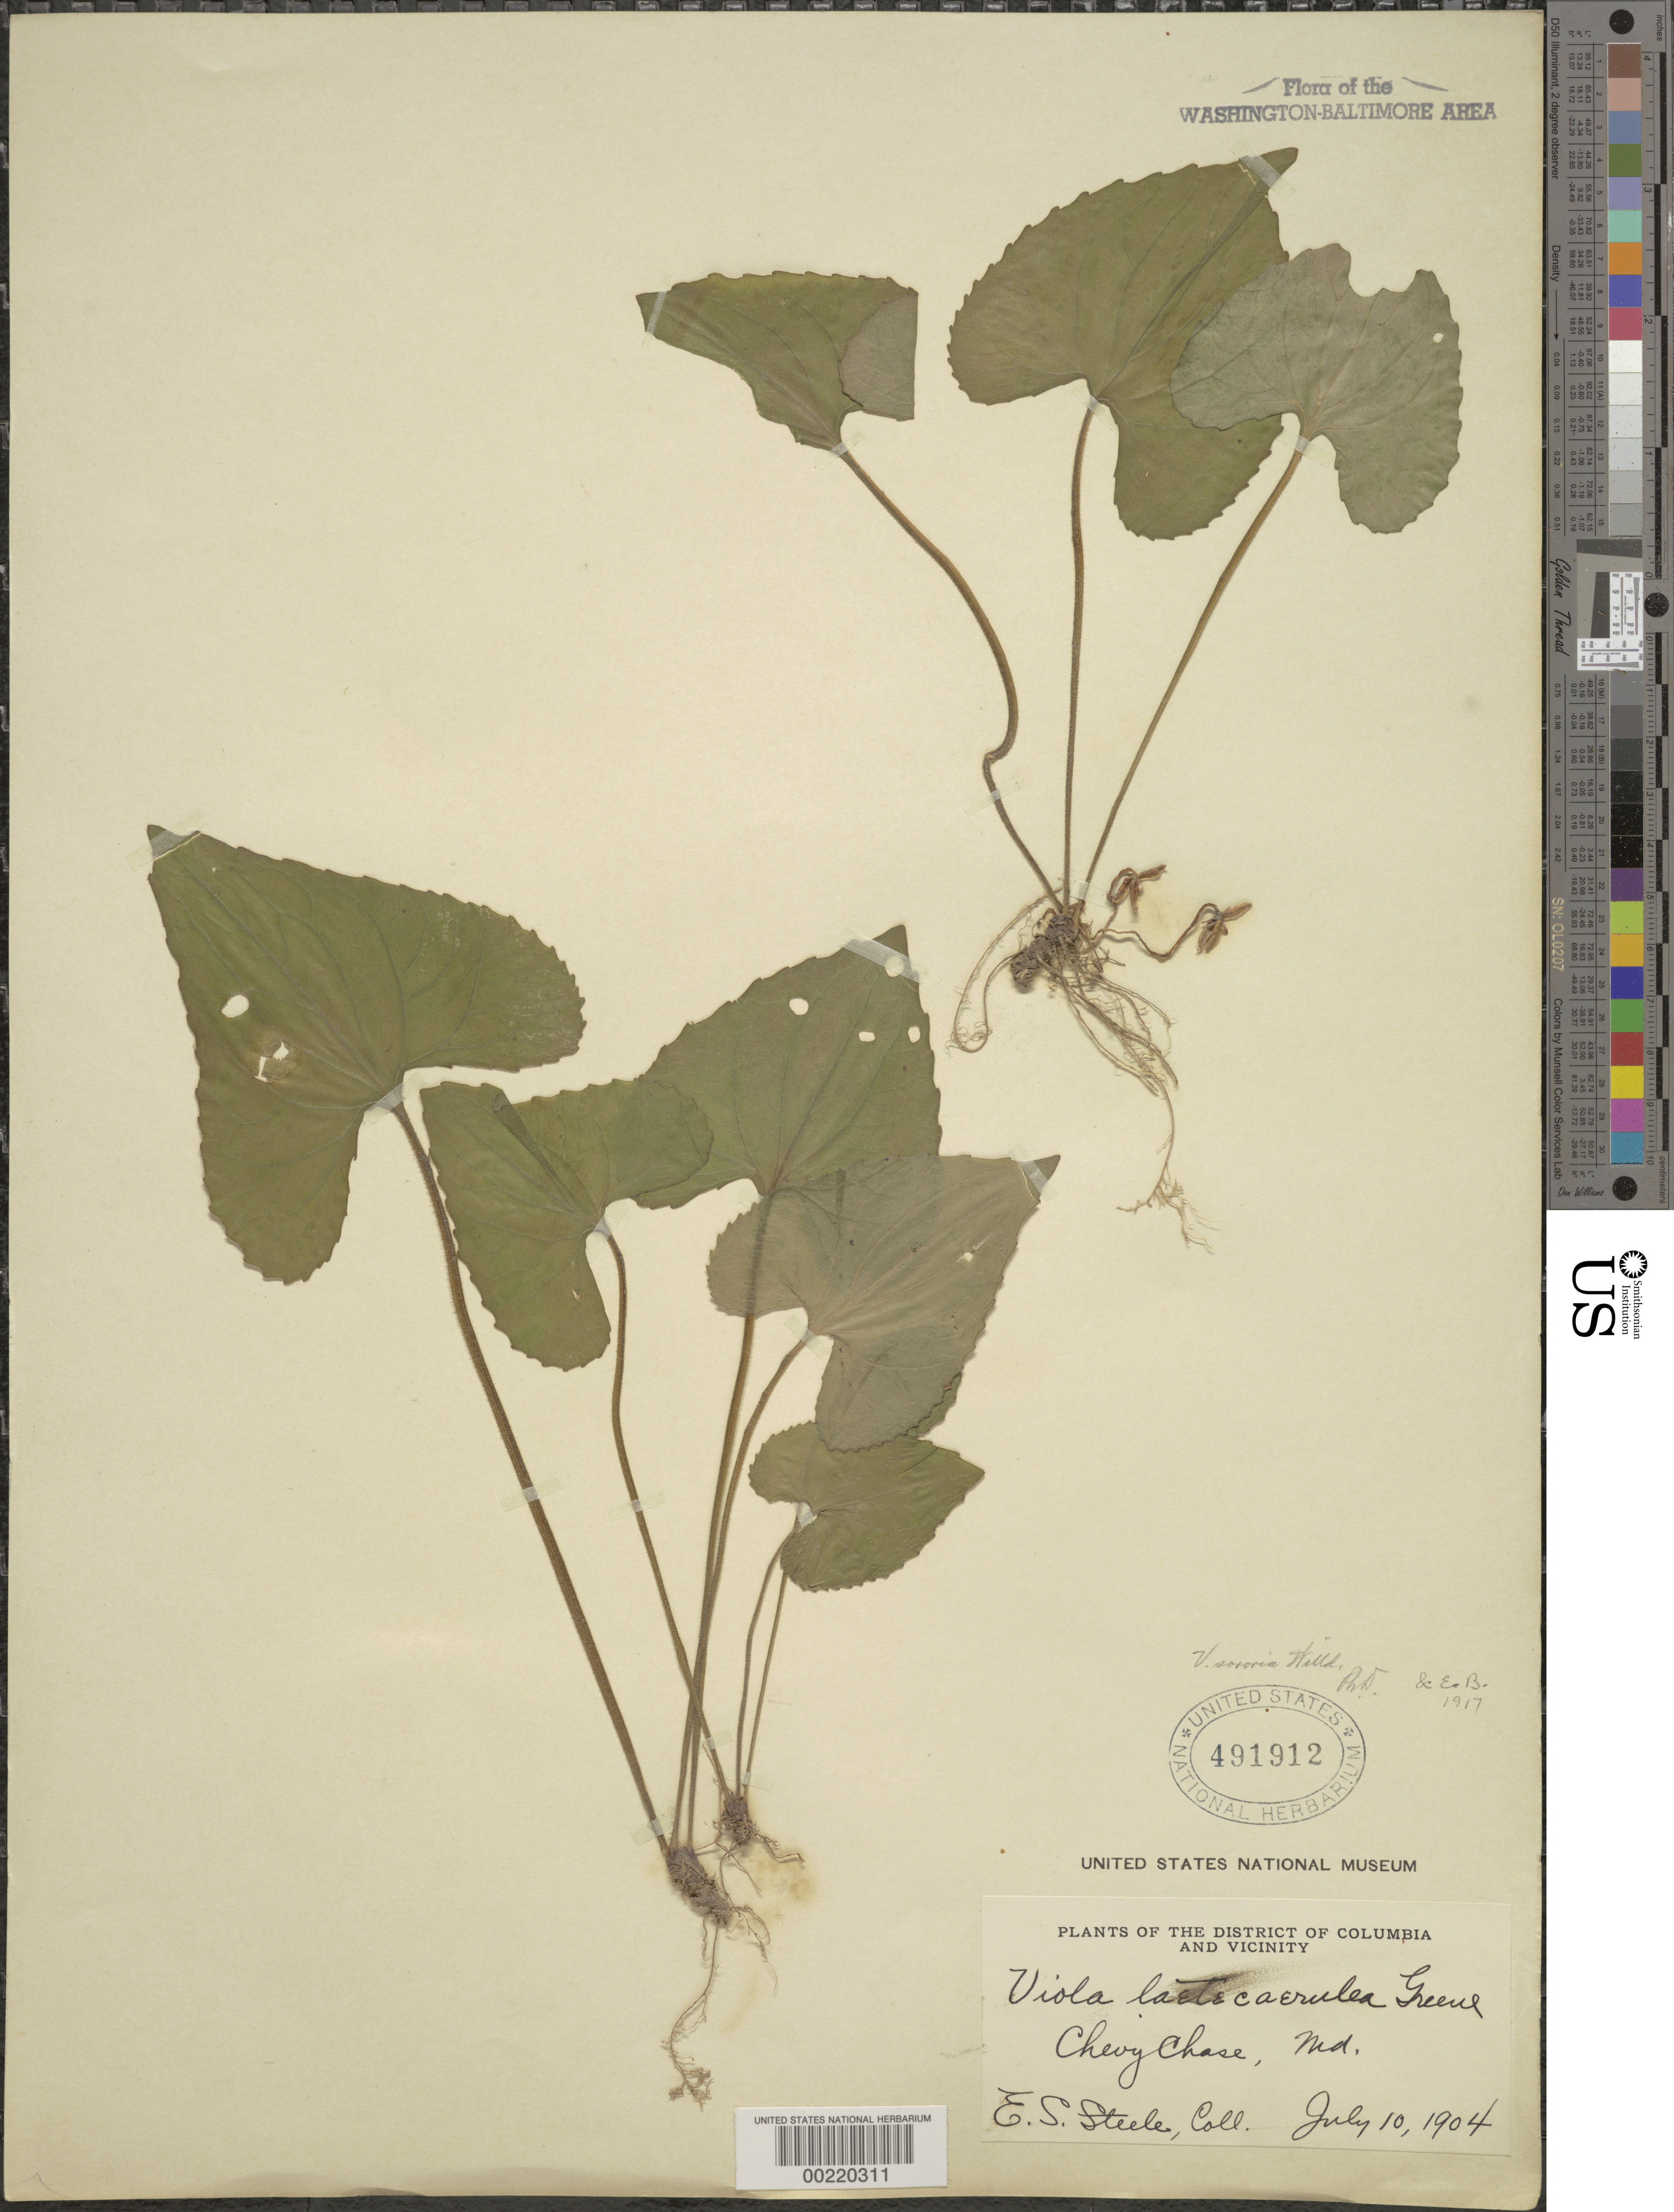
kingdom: Plantae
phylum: Tracheophyta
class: Magnoliopsida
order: Malpighiales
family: Violaceae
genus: Viola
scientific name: Viola sororia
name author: Willd.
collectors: E. Steele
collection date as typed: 10 Jul 1904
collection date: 1904-07-10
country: United States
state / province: Maryland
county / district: Montgomery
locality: Chevy Chase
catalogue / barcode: US 491912